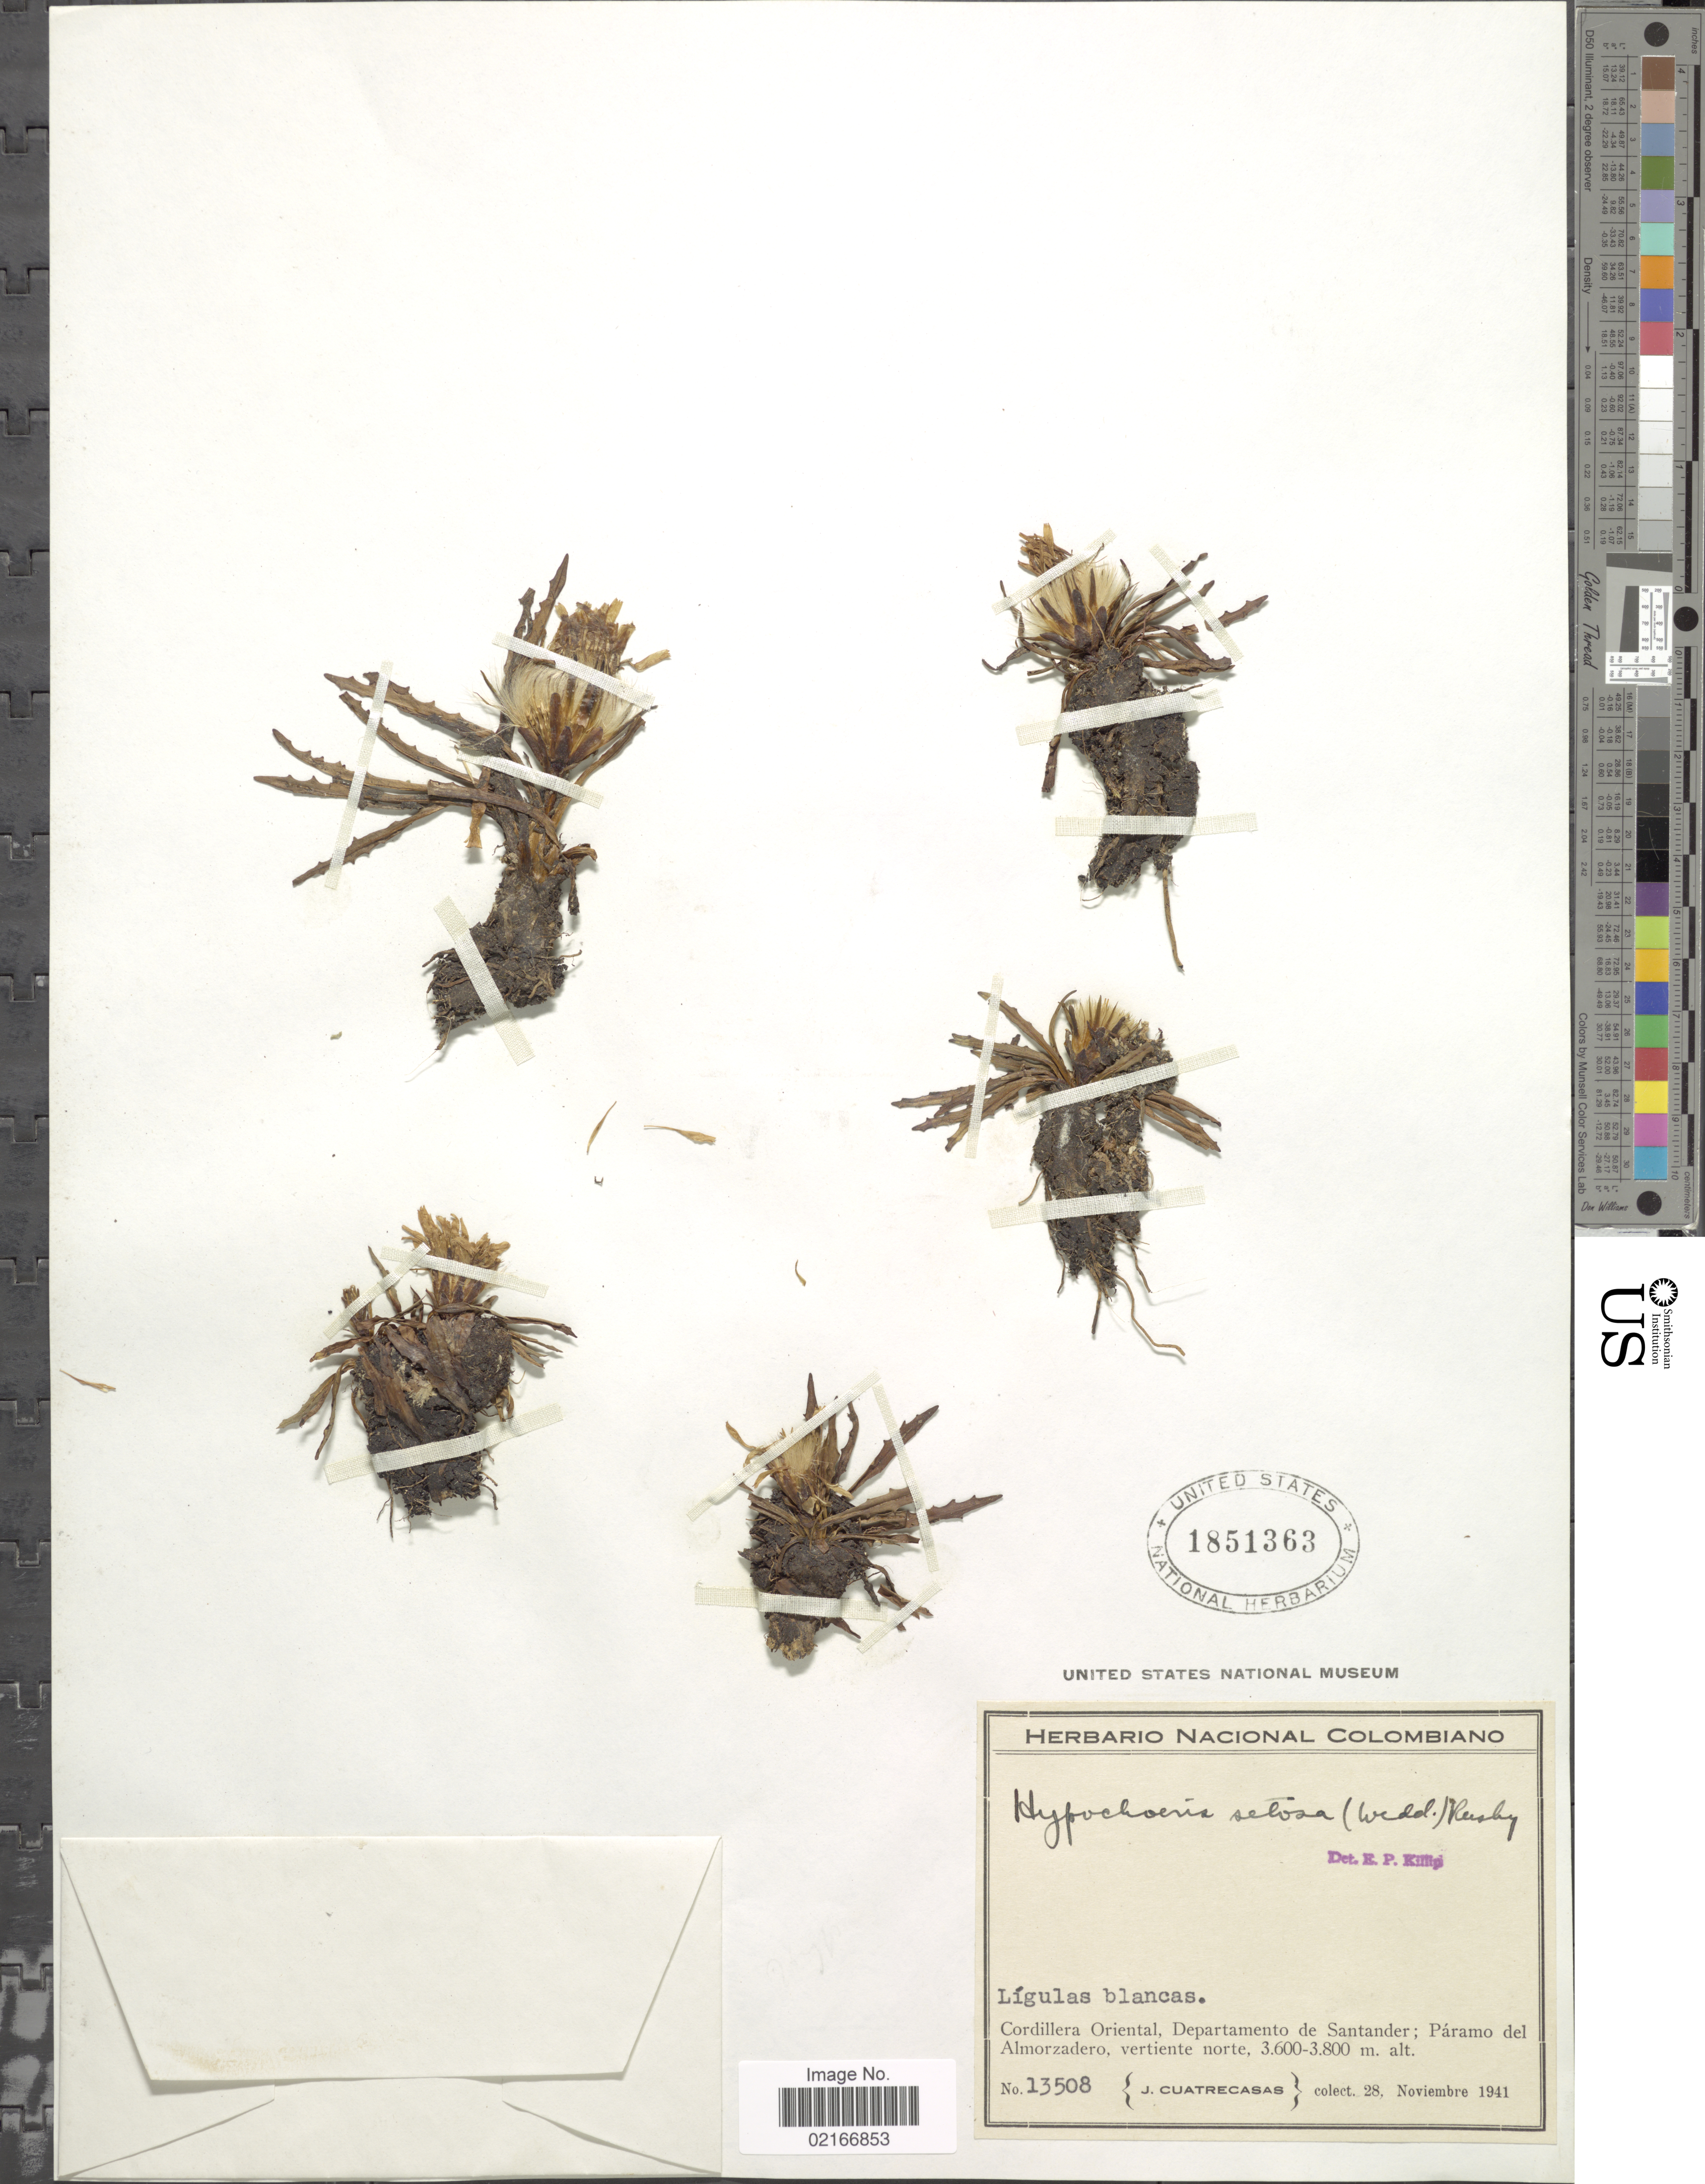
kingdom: Plantae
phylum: Tracheophyta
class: Magnoliopsida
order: Asterales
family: Asteraceae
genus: Hypochaeris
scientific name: Hypochaeris setosa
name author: Formánek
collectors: J. Cuatrecasas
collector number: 13508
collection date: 1941-11-28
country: Colombia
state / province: Santander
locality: Cordillera Oriental; Páramo del Almorzadero, vertiente norte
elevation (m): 3600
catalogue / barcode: US 1851363